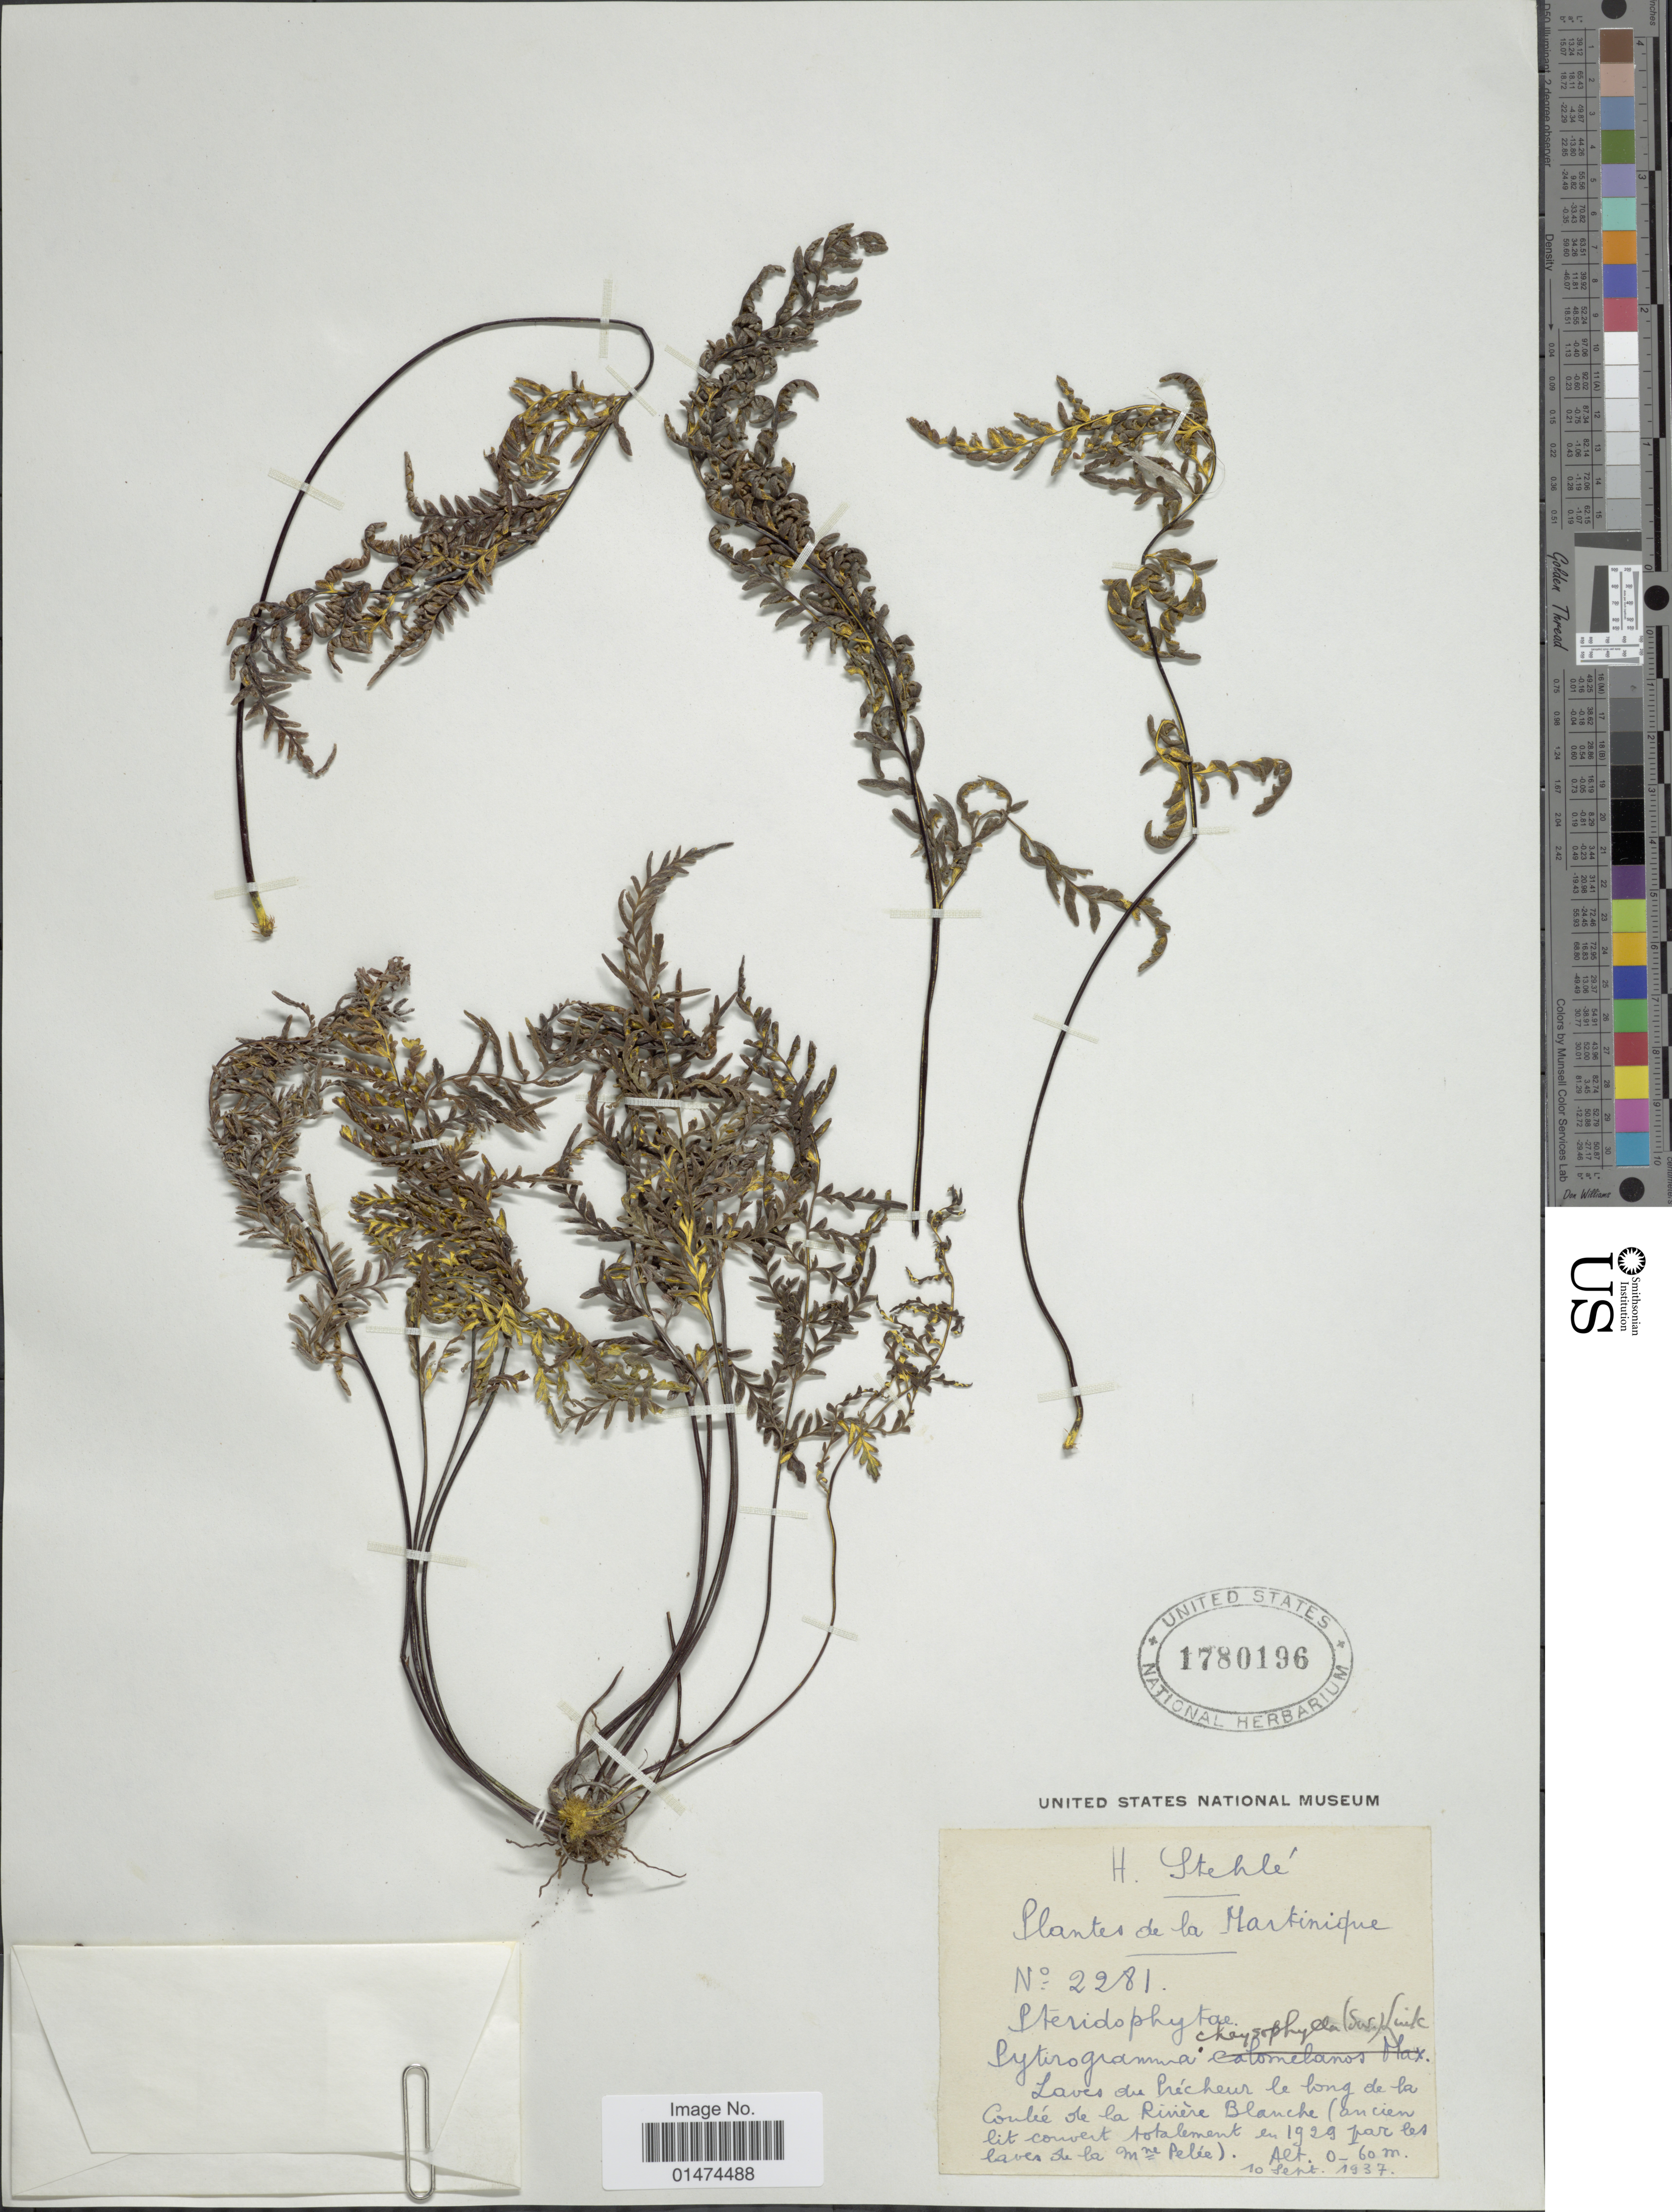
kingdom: Plantae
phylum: Tracheophyta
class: Polypodiopsida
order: Polypodiales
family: Pteridaceae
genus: Pityrogramma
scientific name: Pityrogramma chrysophylla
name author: (Sw.) Link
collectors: H. Stehlé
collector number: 2281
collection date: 1937-09-10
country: Martinique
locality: De La Martinique.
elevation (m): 0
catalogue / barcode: US 1780196